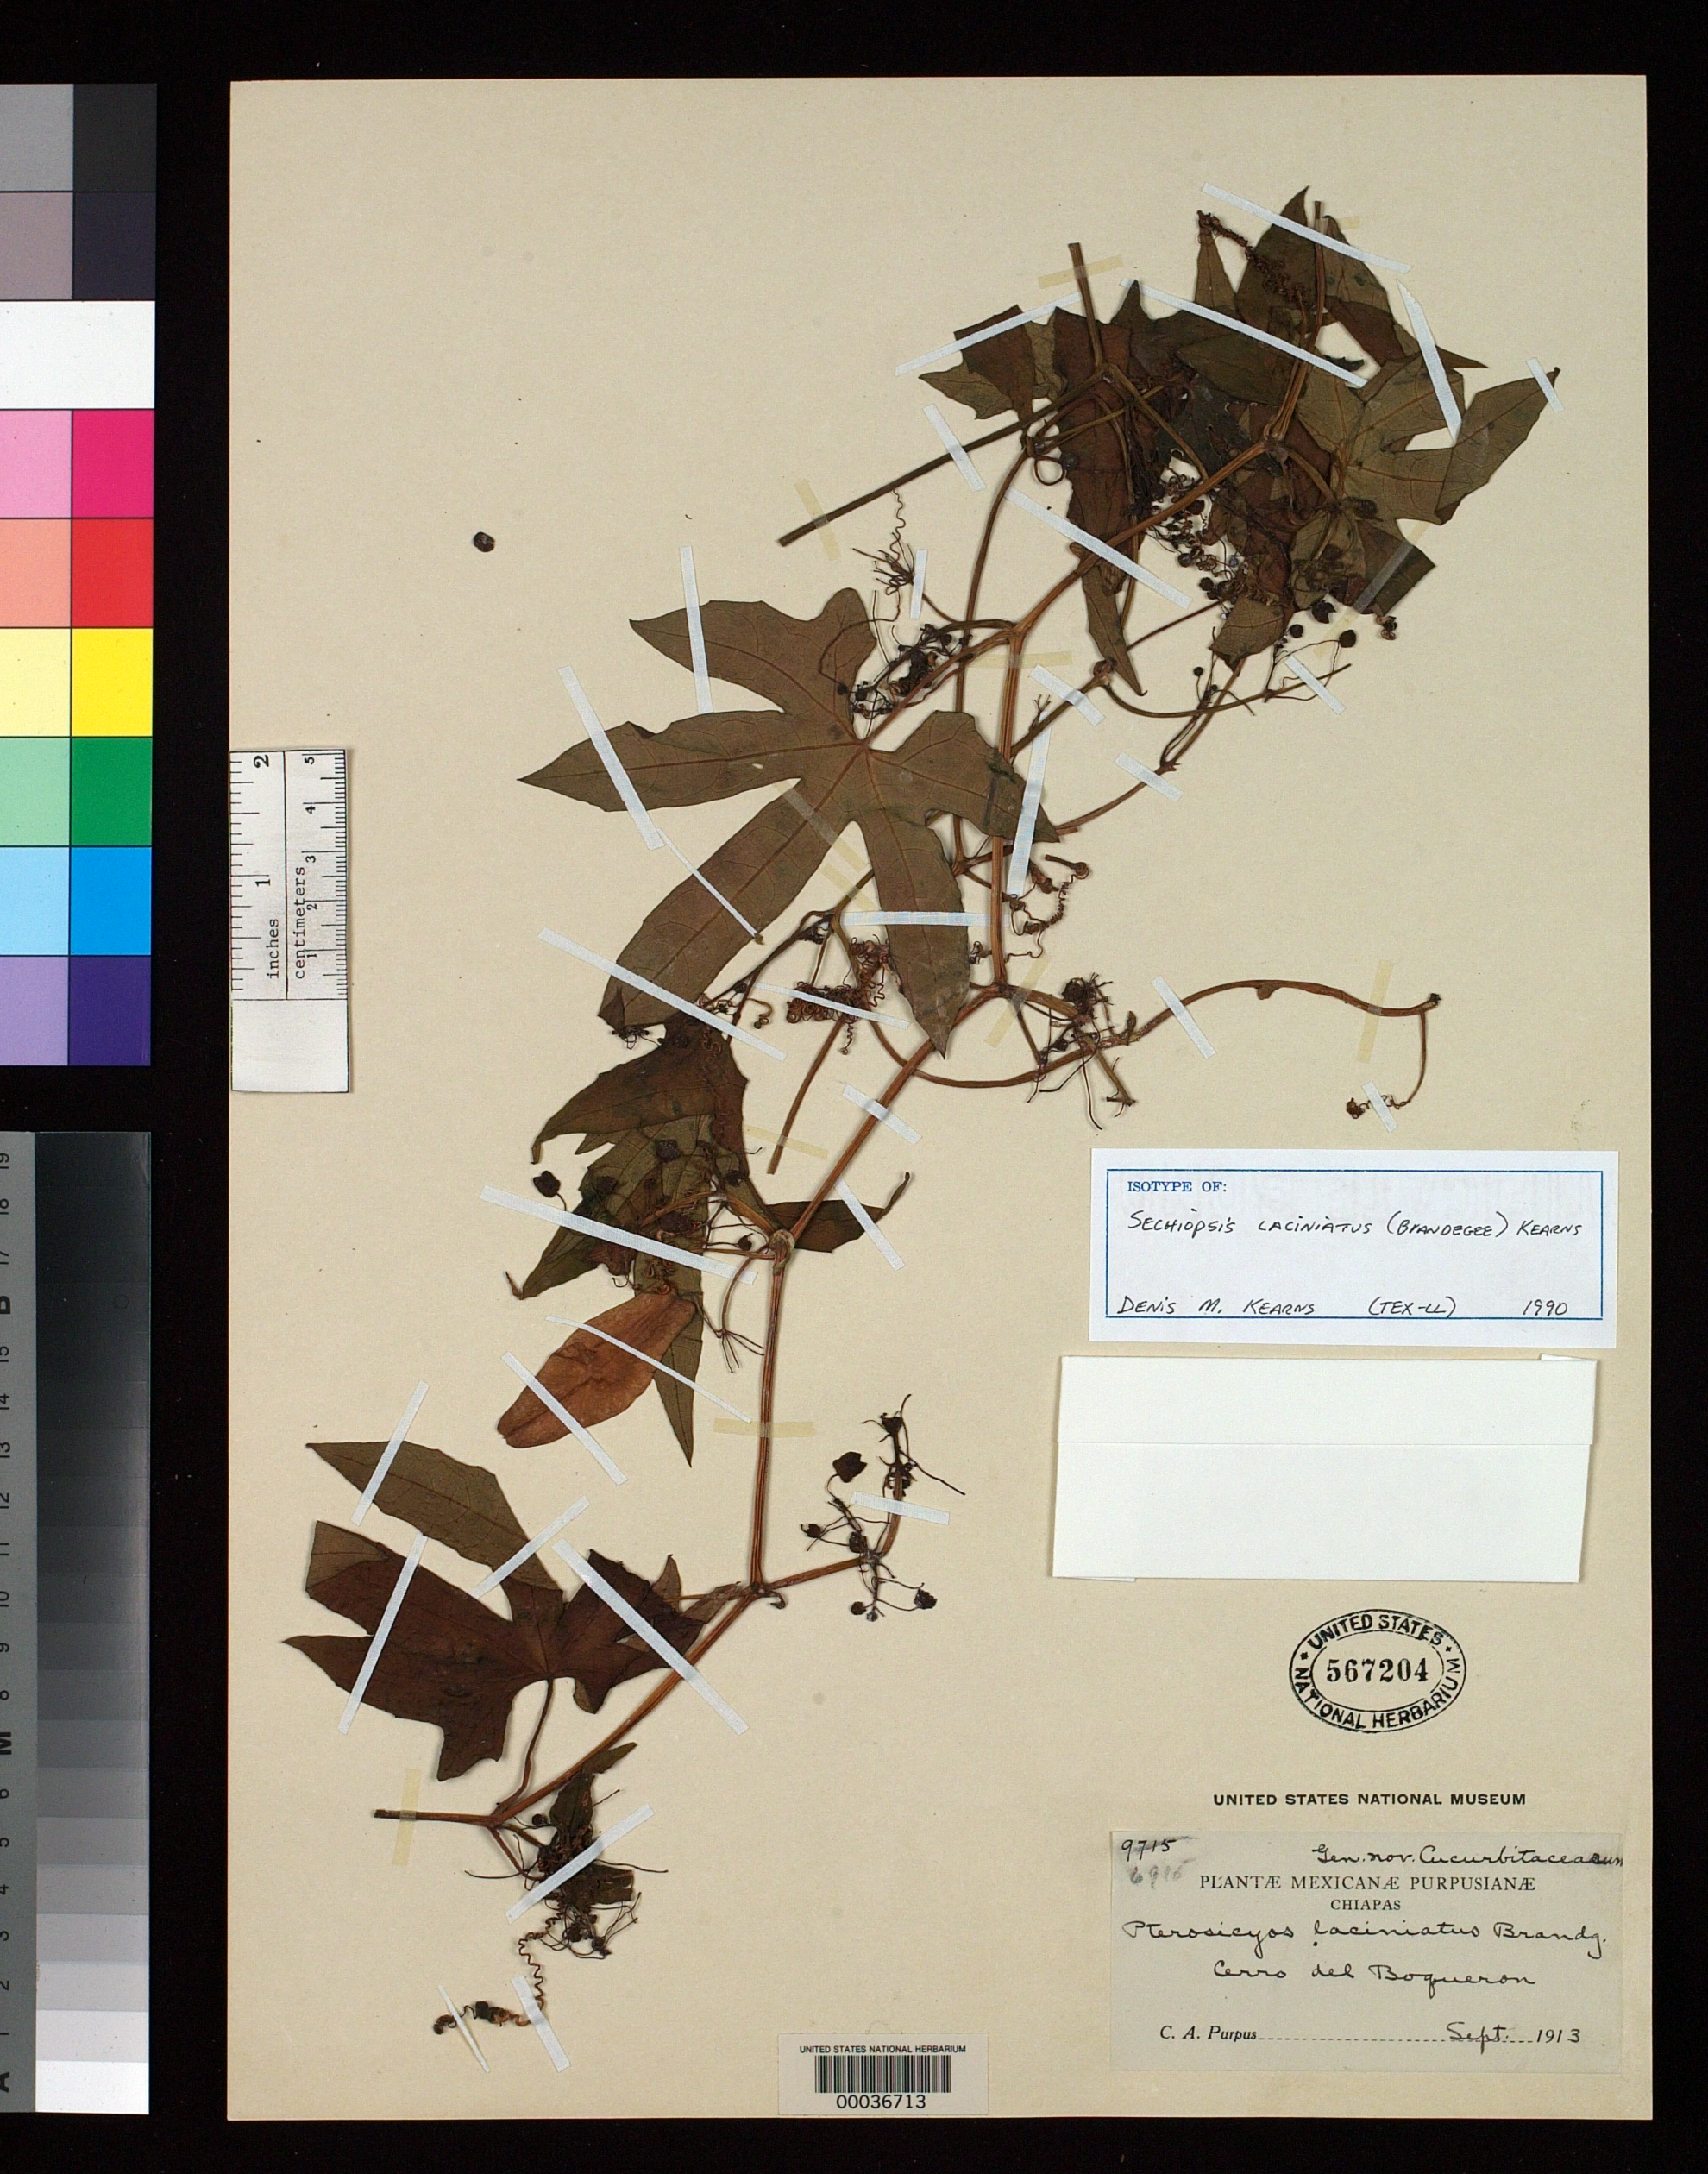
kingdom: Plantae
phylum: Tracheophyta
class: Magnoliopsida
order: Cucurbitales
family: Cucurbitaceae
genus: Pterosicyos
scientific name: Pterosicyos laciniatus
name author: Brandegee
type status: Isotype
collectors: C. A. Purpus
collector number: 6915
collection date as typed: Sep 1913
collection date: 1913-09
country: Mexico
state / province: Chiapas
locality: Cerro del Boqueron.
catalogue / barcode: US 567204